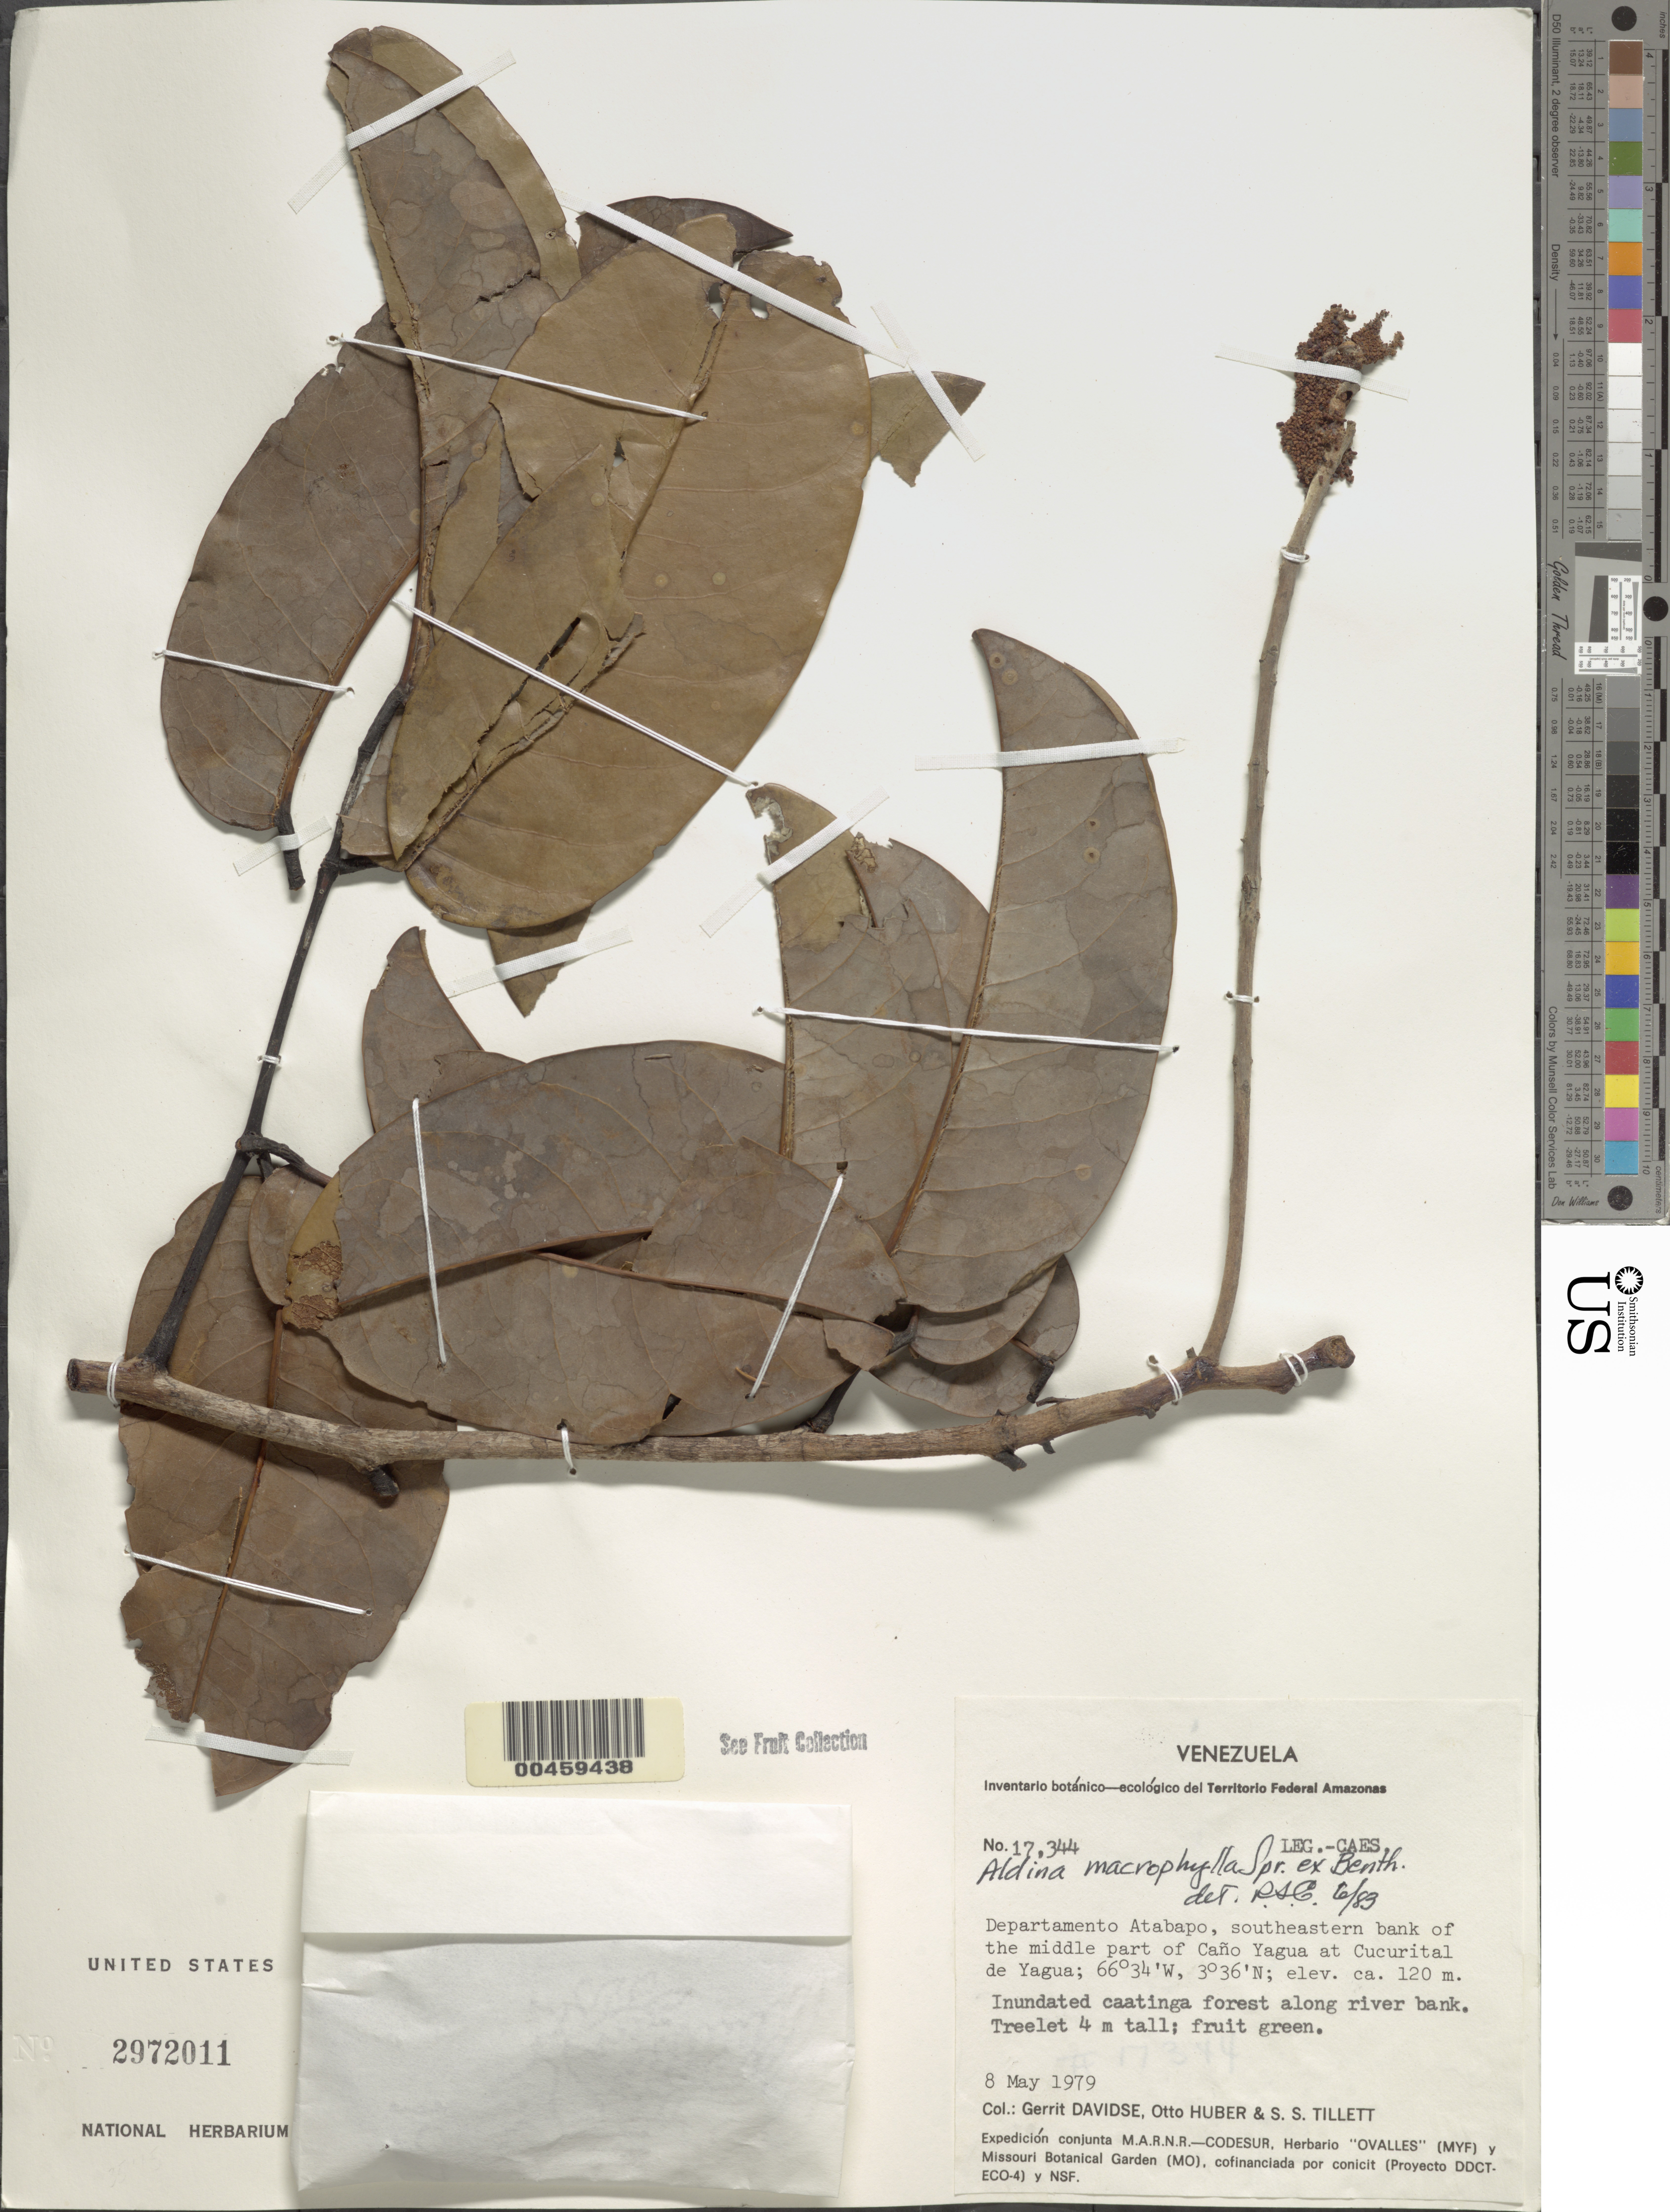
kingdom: Plantae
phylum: Tracheophyta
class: Magnoliopsida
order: Fabales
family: Fabaceae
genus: Aldina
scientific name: Aldina macrophylla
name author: Spruce ex Benth.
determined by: Cowan, R. S.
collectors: G. Davidse, O. Huber & S. S. Tillett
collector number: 17344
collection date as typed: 08 May 1979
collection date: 1979-05-08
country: Venezuela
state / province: Amazonas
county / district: Atabapo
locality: Cano yagua at Cucurital de Yagua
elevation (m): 120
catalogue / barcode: US 2972011